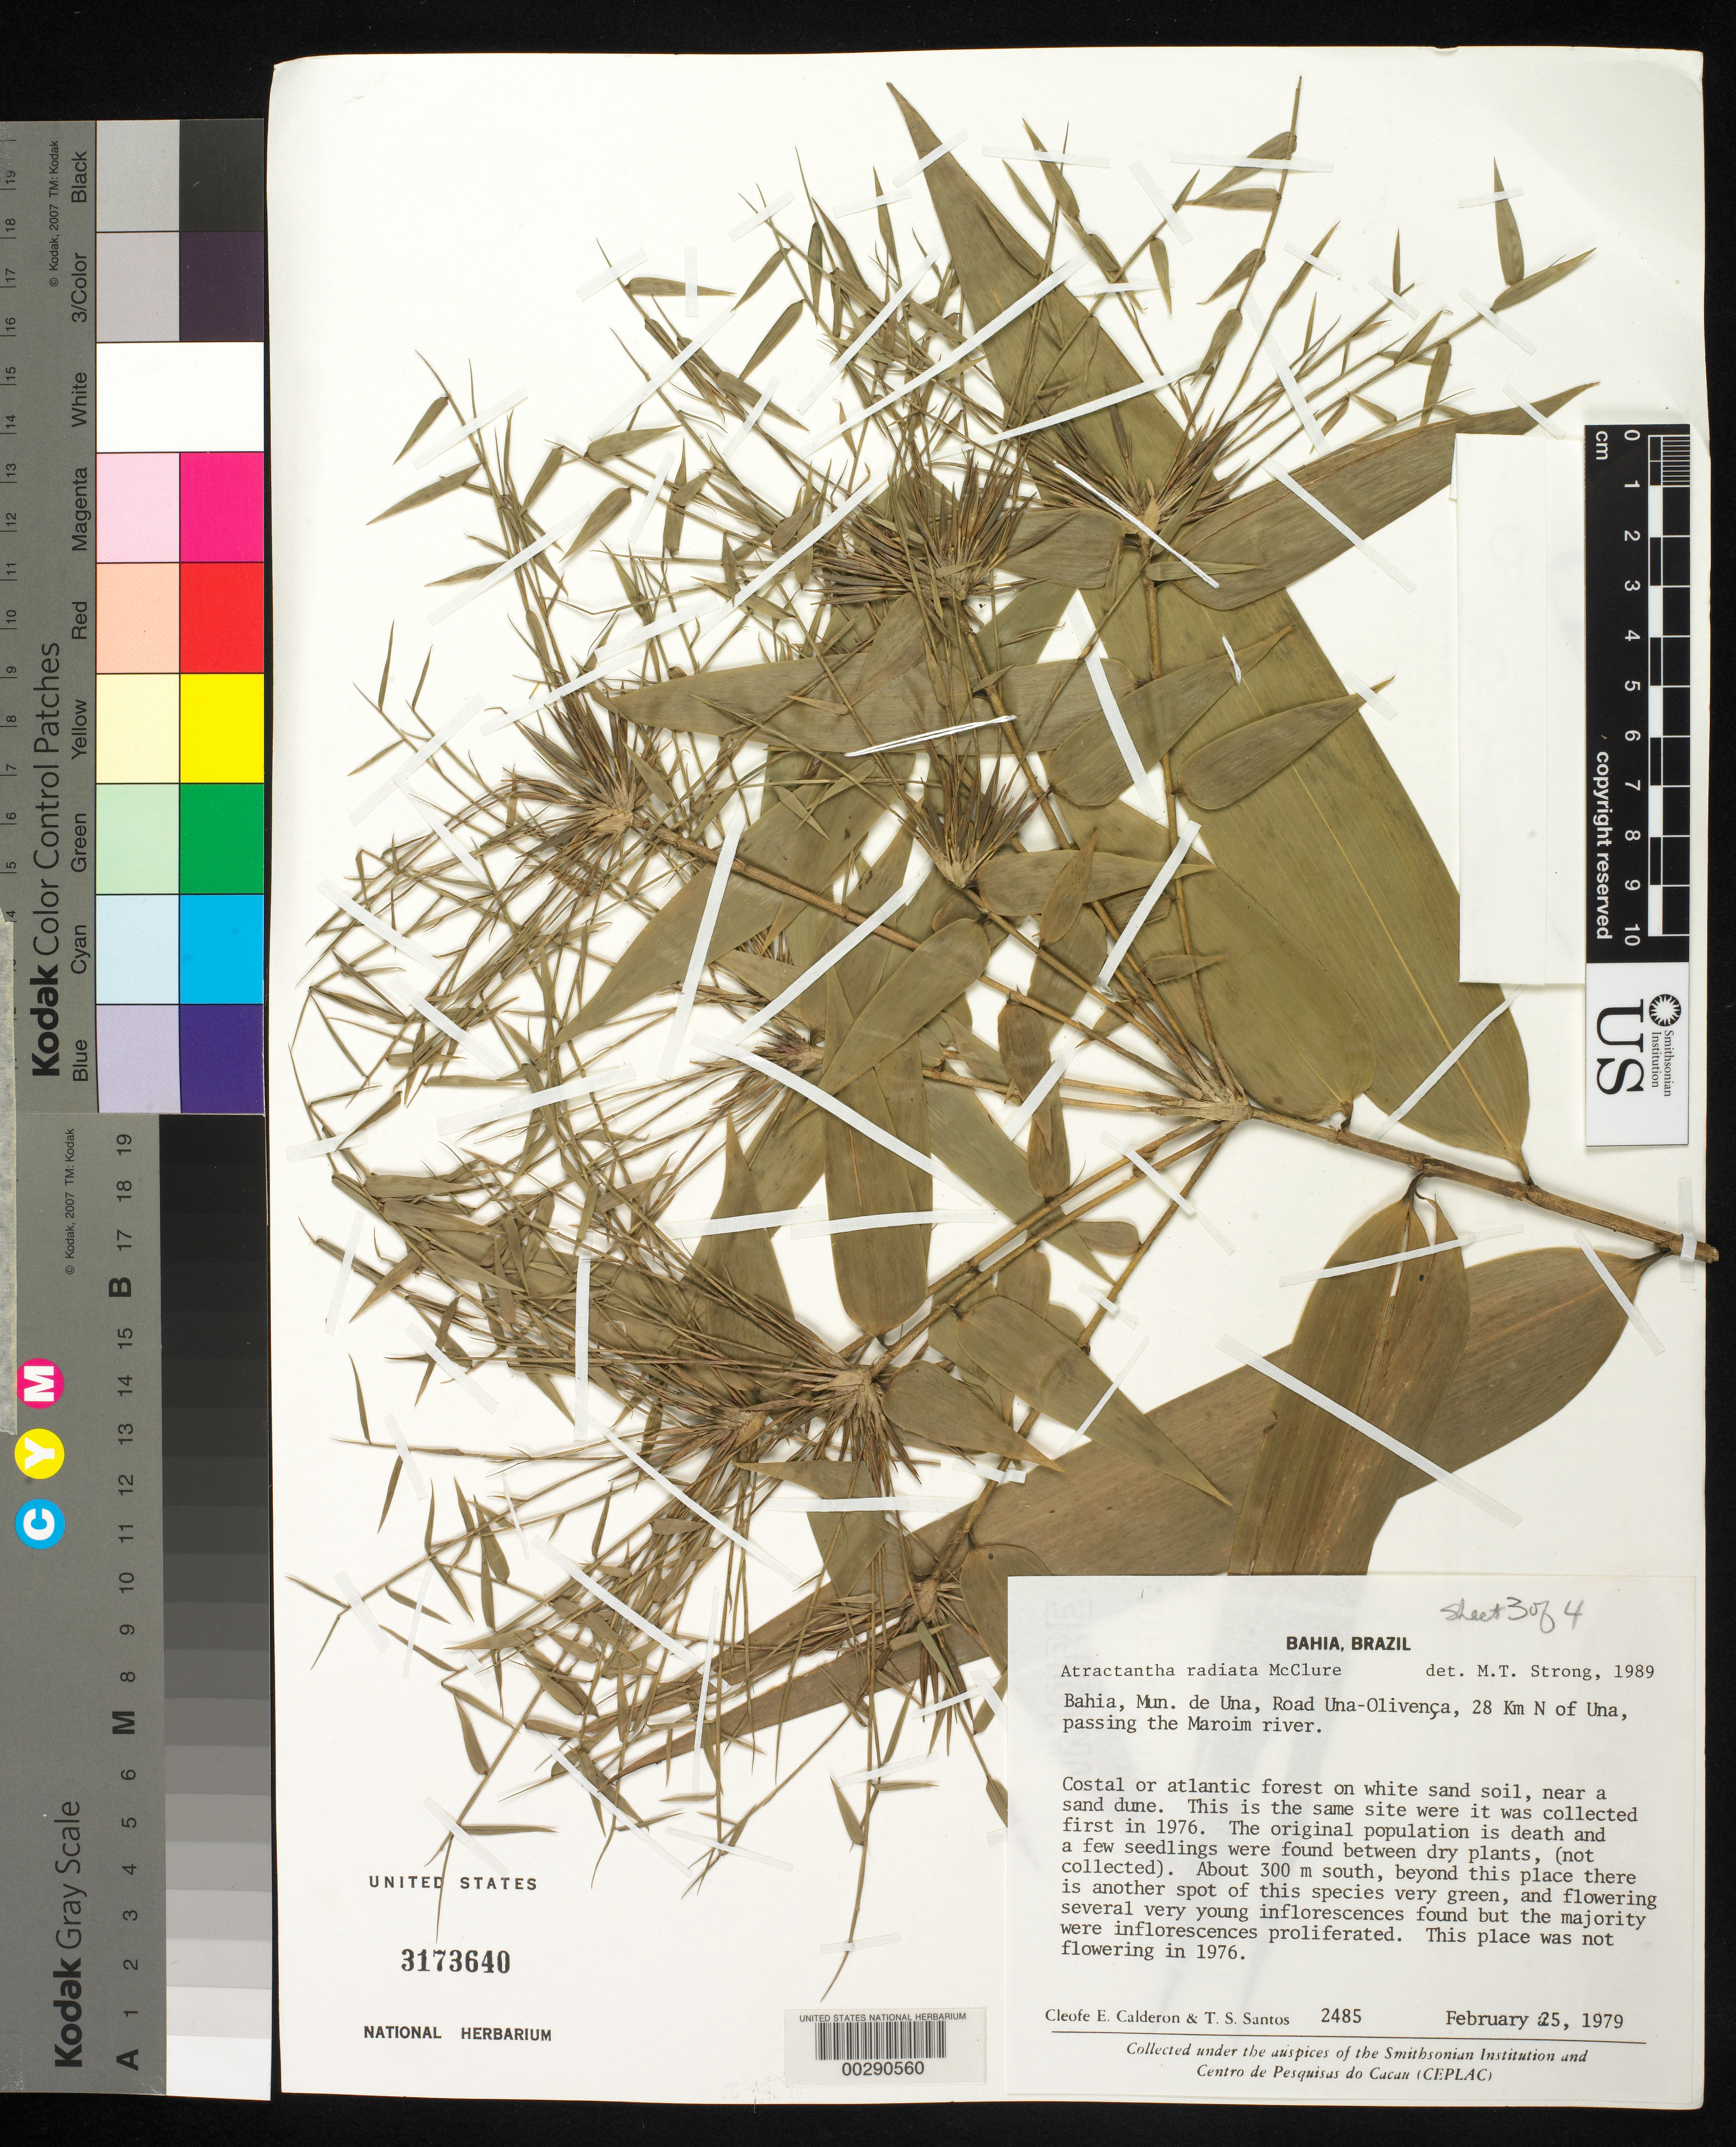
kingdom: Plantae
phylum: Tracheophyta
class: Liliopsida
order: Poales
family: Poaceae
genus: Atractantha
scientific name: Atractantha radiata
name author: McClure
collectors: C. E. Calderón & T. S. Santos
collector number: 2485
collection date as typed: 25 Feb 1979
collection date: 1979-02-25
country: Brazil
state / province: Bahia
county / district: Una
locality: Road una-olivenca 28 km n of una, passing the maroim river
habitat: Coastal or altantic forest on white sand soil near a sand dune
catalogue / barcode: US 3173640